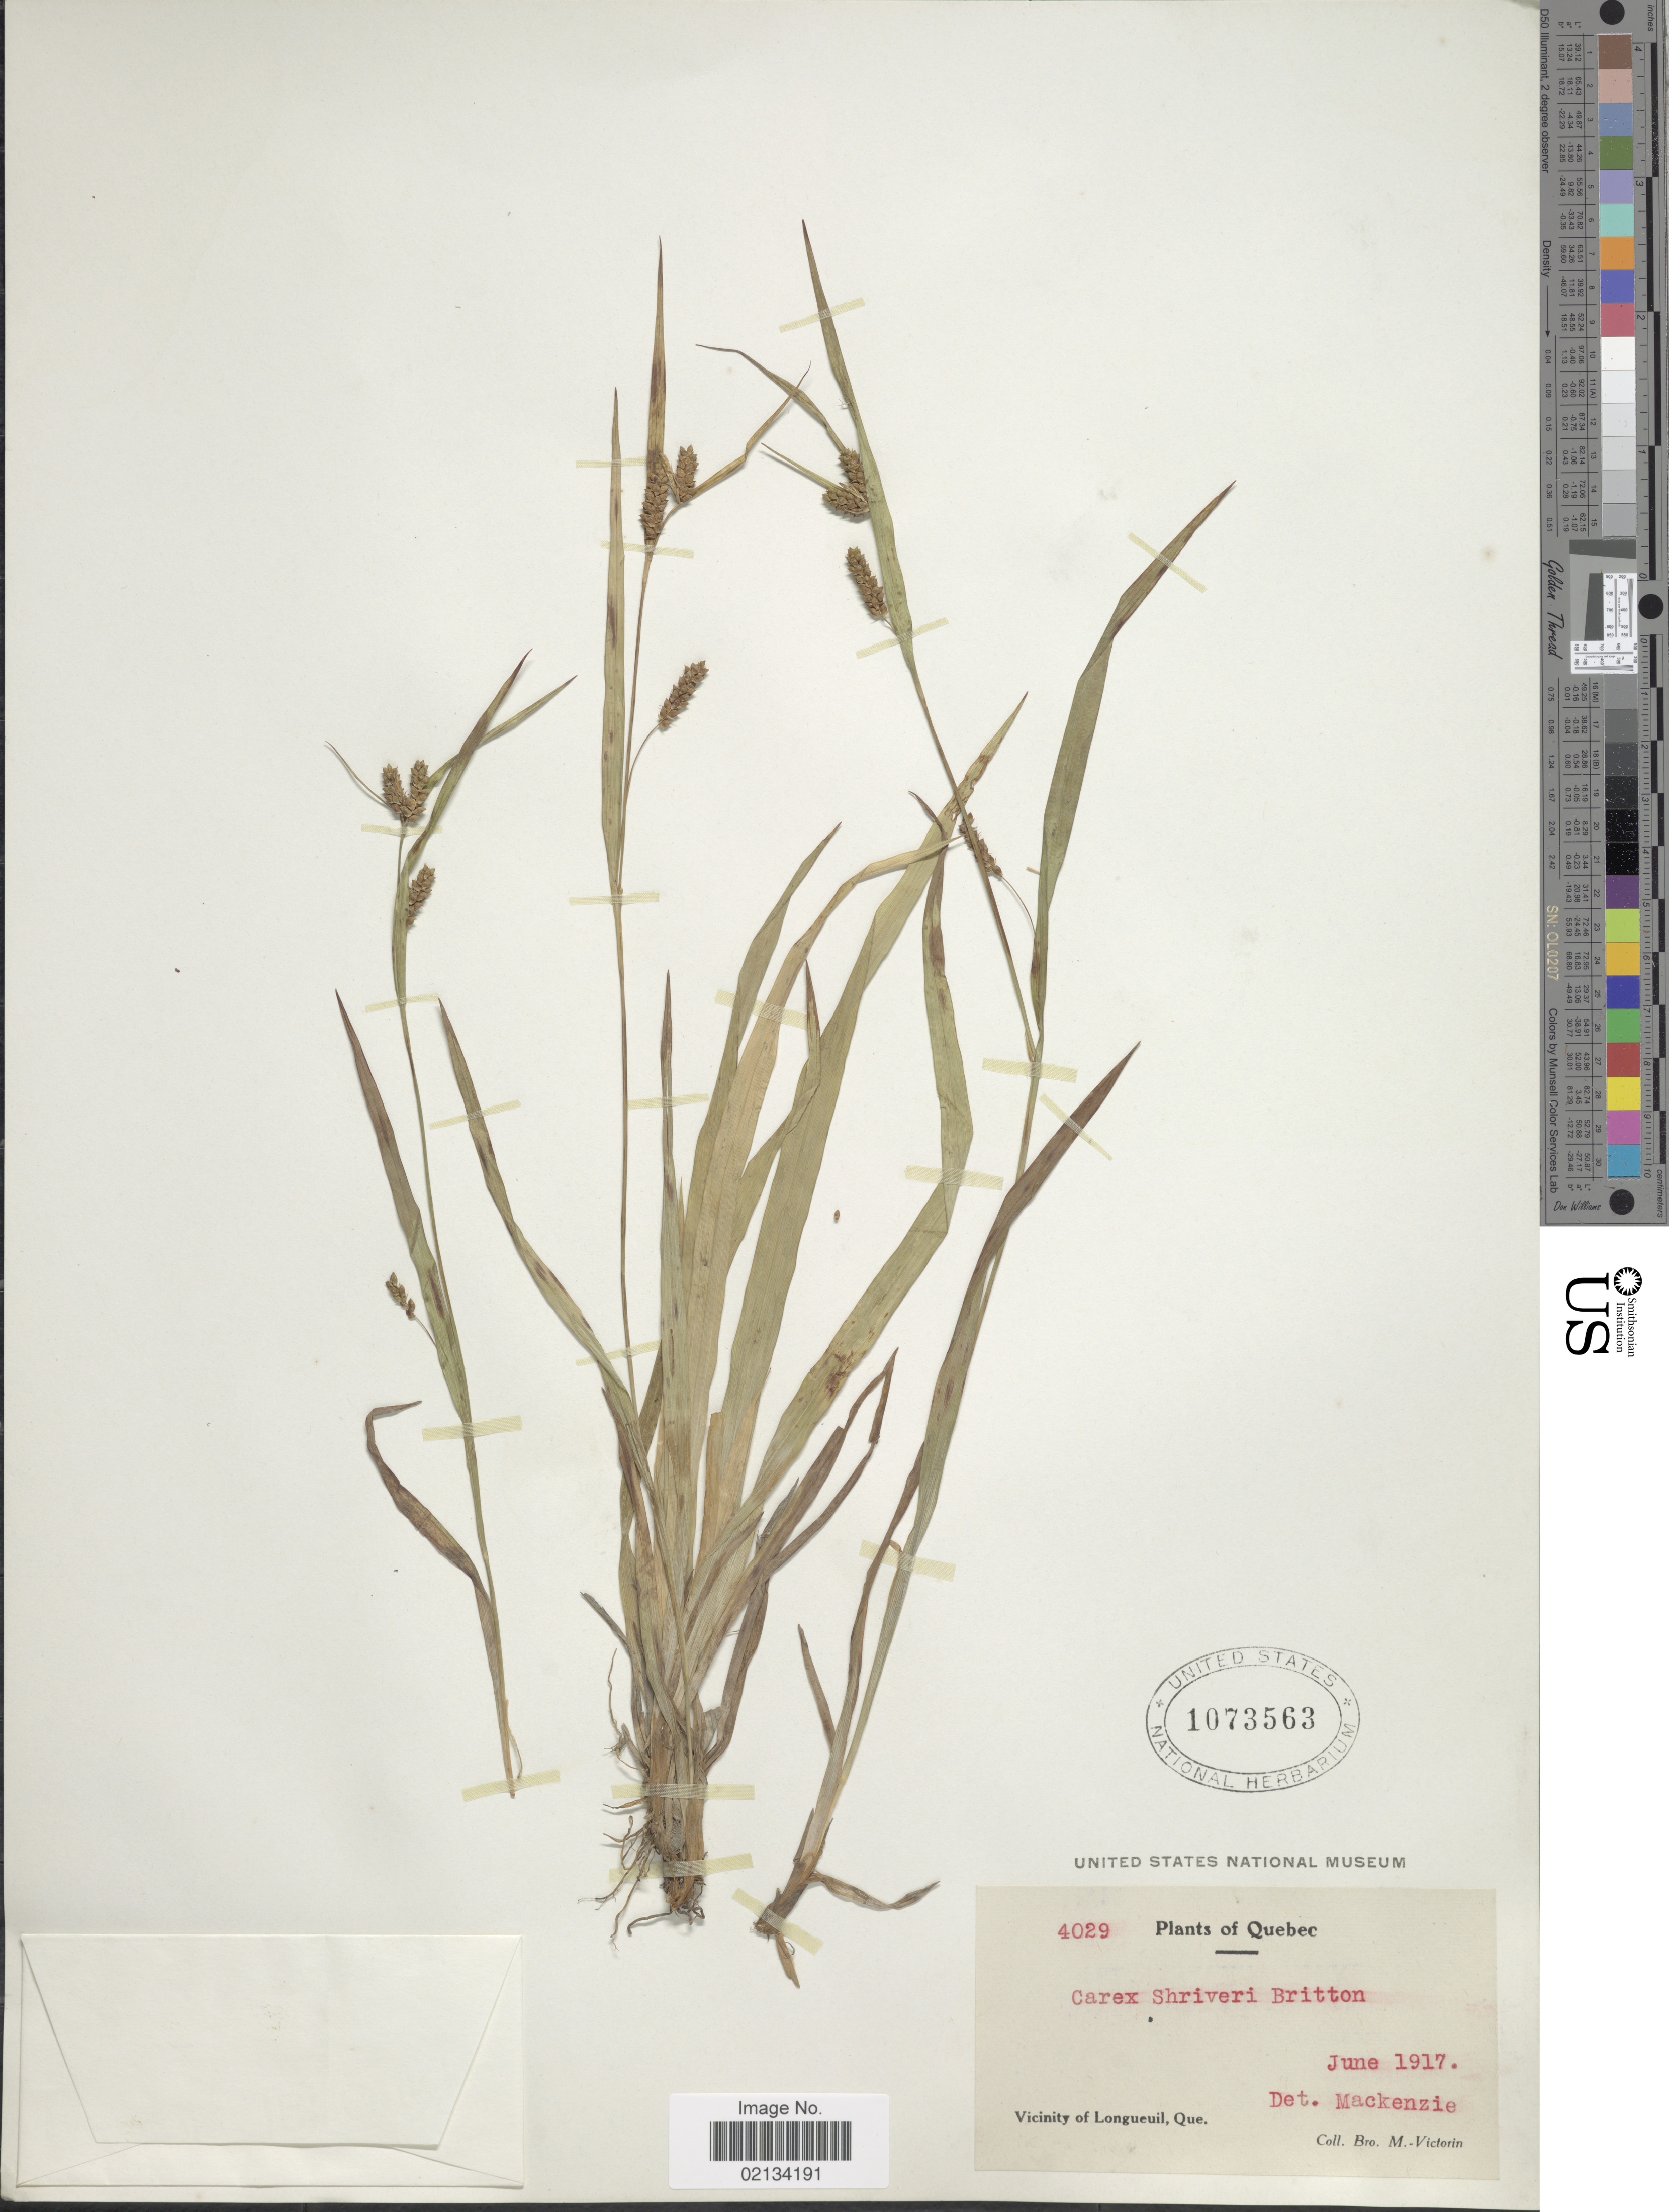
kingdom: Plantae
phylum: Tracheophyta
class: Liliopsida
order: Poales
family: Cyperaceae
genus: Carex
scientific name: Carex granularis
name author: Muhl. ex Willd.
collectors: Fr. Marie-Victorin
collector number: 4029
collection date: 1917-06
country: Canada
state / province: Quebec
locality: Vicinity of Longueuil.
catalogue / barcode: US 1073563